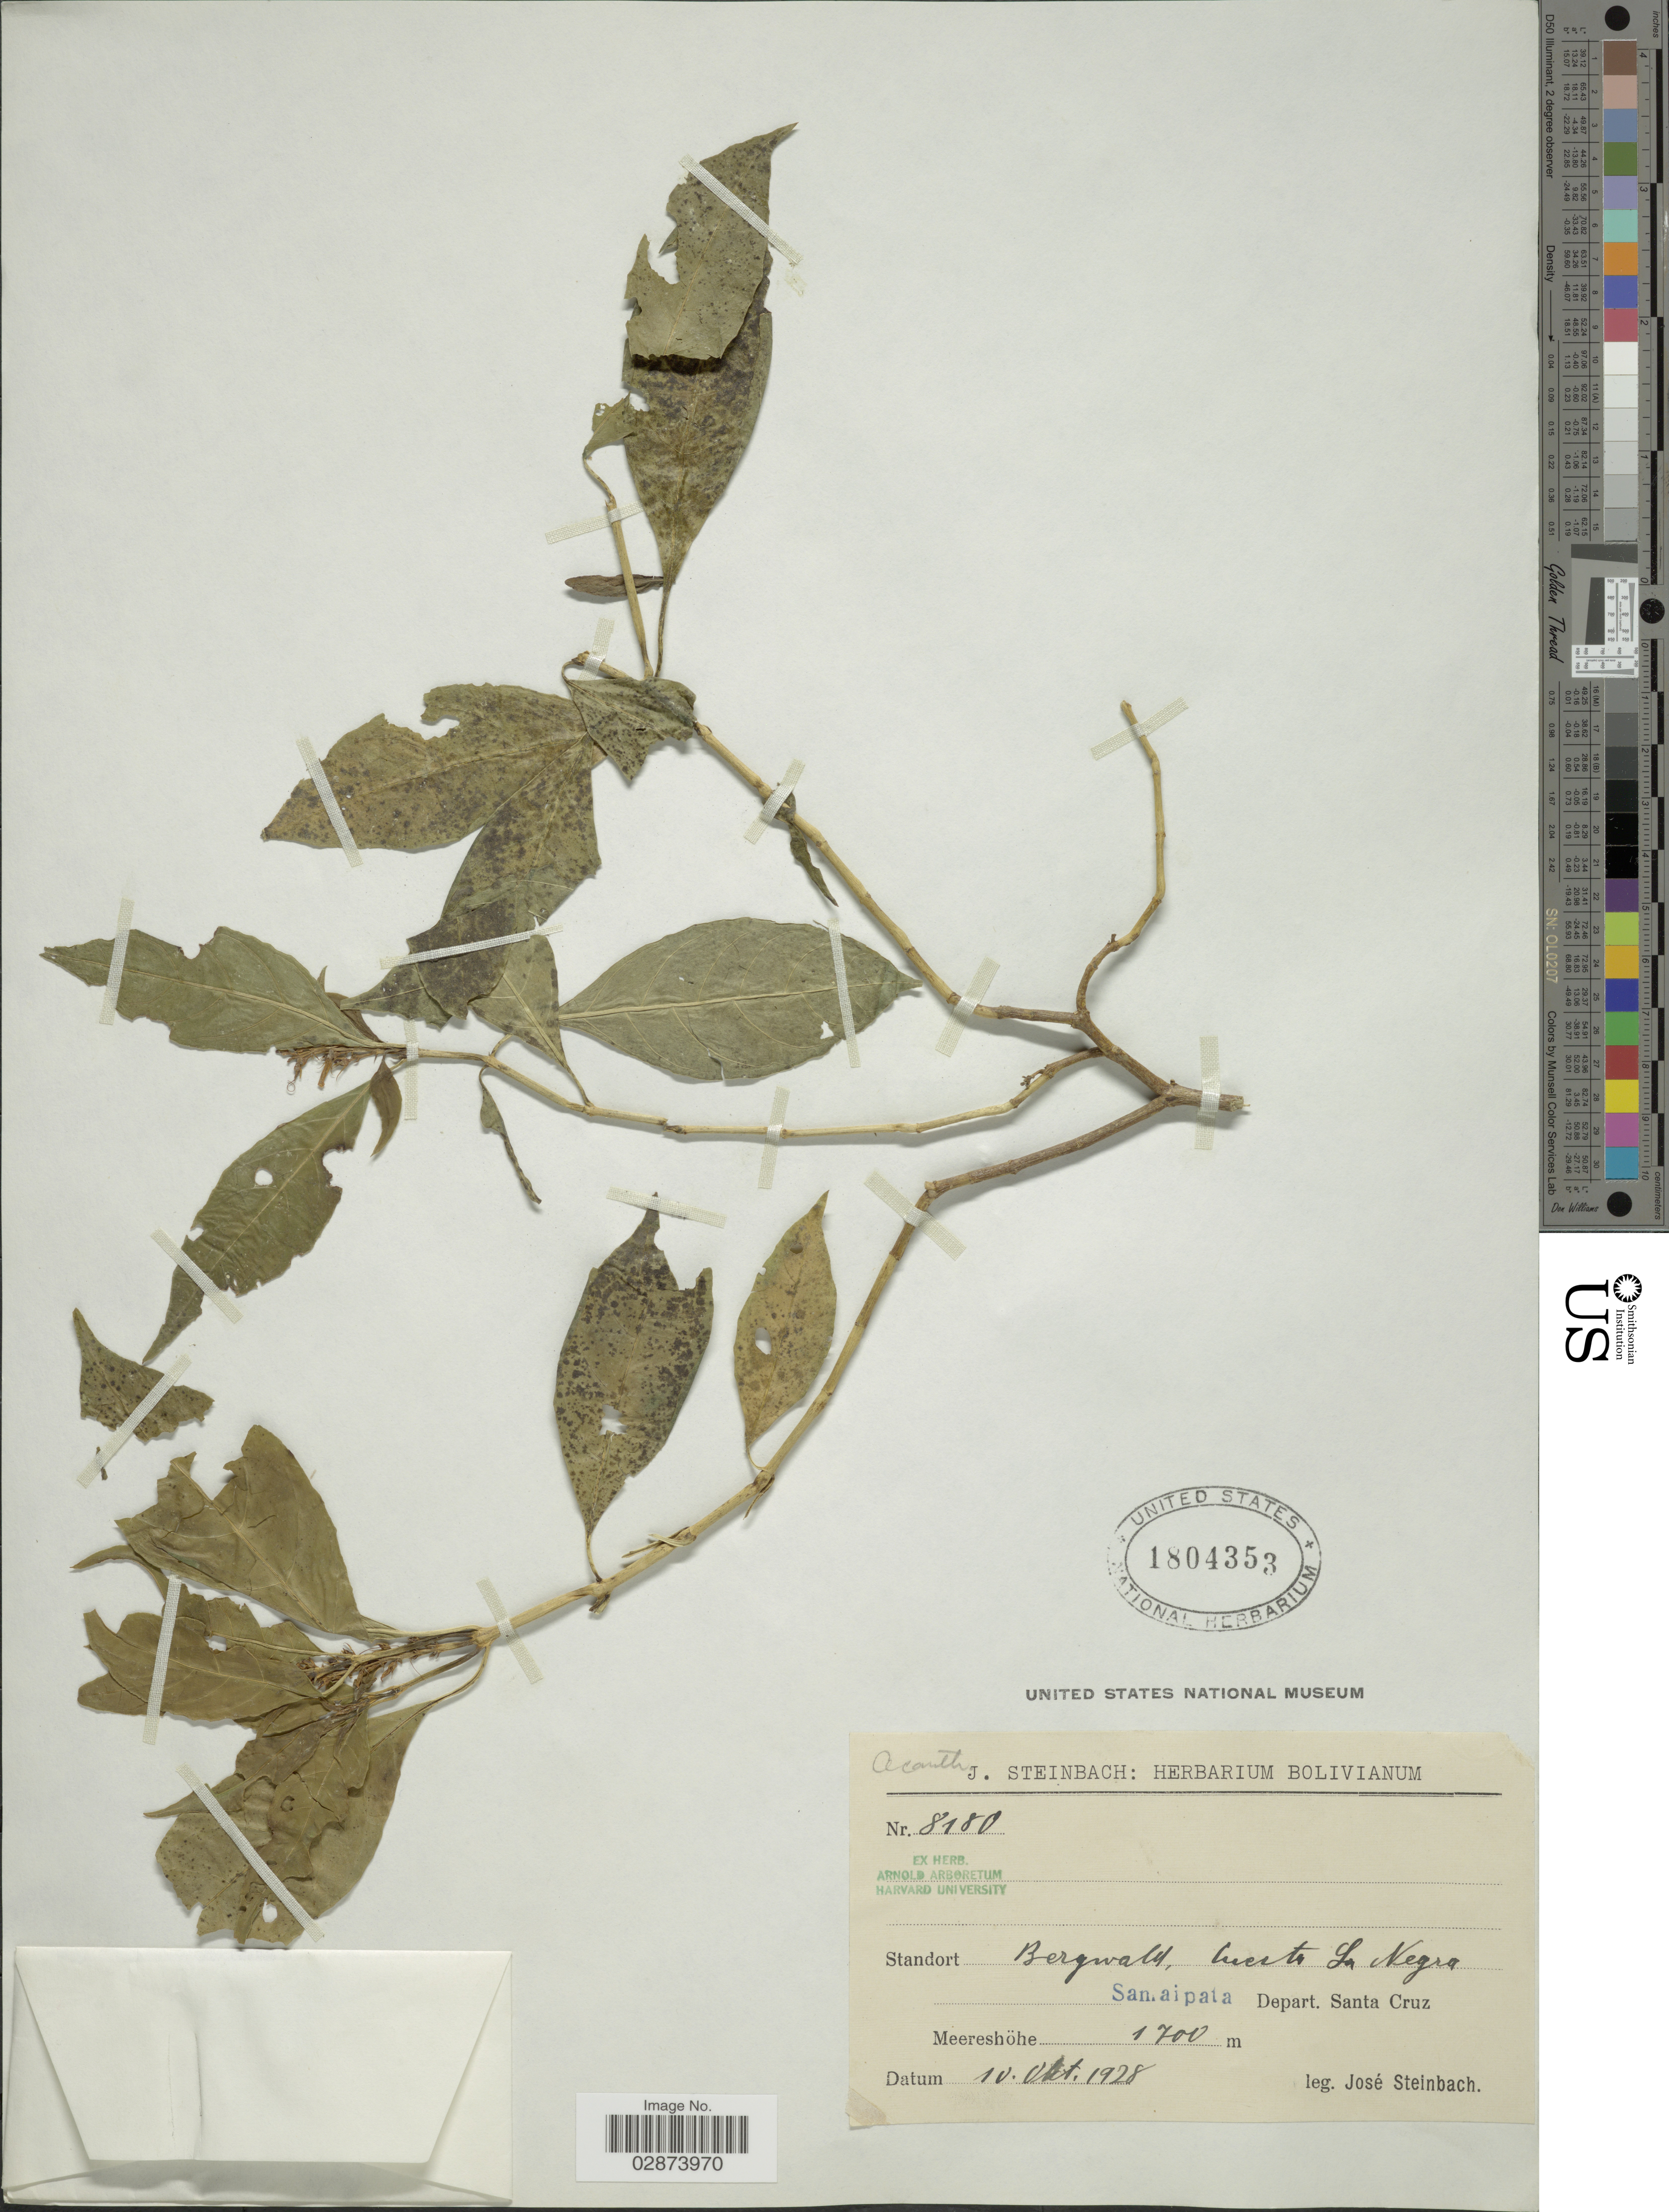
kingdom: Plantae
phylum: Tracheophyta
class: Magnoliopsida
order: Lamiales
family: Acanthaceae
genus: Schaueria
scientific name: Schaueria azaleiflora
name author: Rusby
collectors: J. Steinbach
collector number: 8180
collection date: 1928-10-10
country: Bolivia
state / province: Santa Cruz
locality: Cuerta La Negra. Samaipata, Depart. Santa Cruz.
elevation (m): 1700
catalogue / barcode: US 1804353